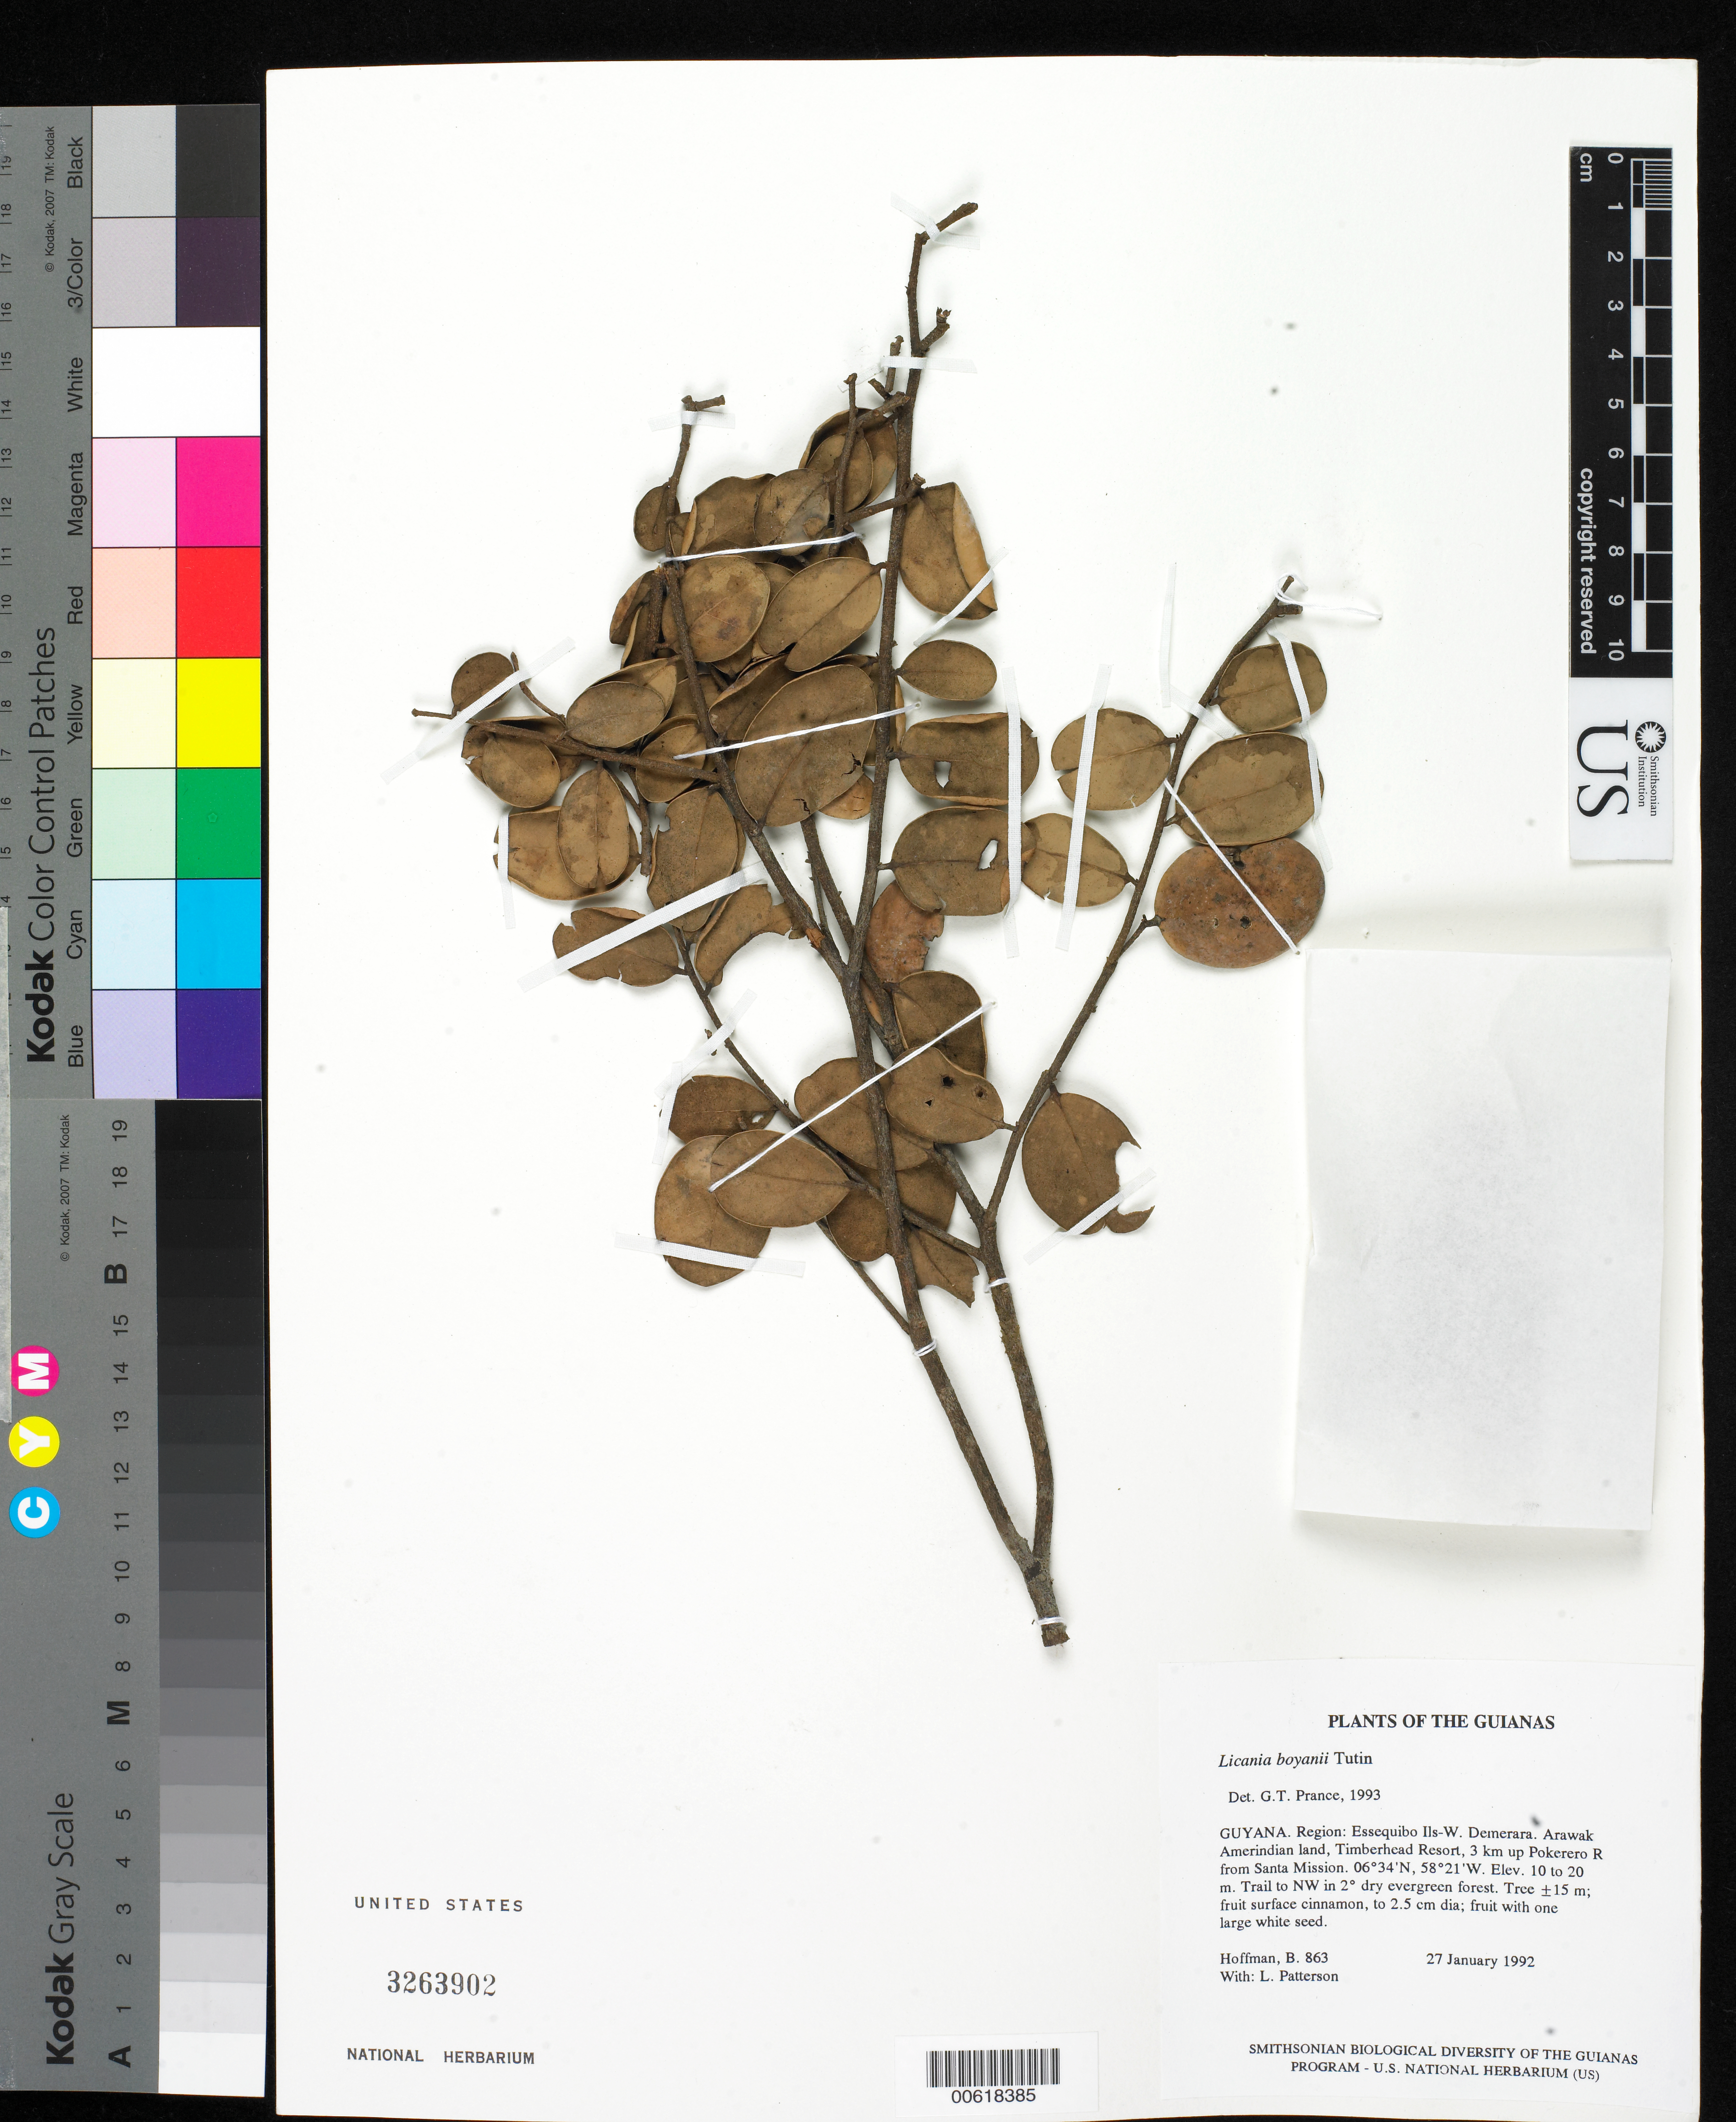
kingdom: Plantae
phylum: Tracheophyta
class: Magnoliopsida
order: Malpighiales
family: Chrysobalanaceae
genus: Licania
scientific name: Licania boyanii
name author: Tutin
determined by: Prance, G. T.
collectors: B. Hoffman & L. Patterson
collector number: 863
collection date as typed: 27 January 1992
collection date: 1992-01-27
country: Guyana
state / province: Essequibo Isl-W. Demerara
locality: Arawak Amerindian land, Timberhead Resort, 3 km up Pokerero River from Santa Mission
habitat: Trail to NW in secondary dry evergreen forest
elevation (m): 10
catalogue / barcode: US 3263902